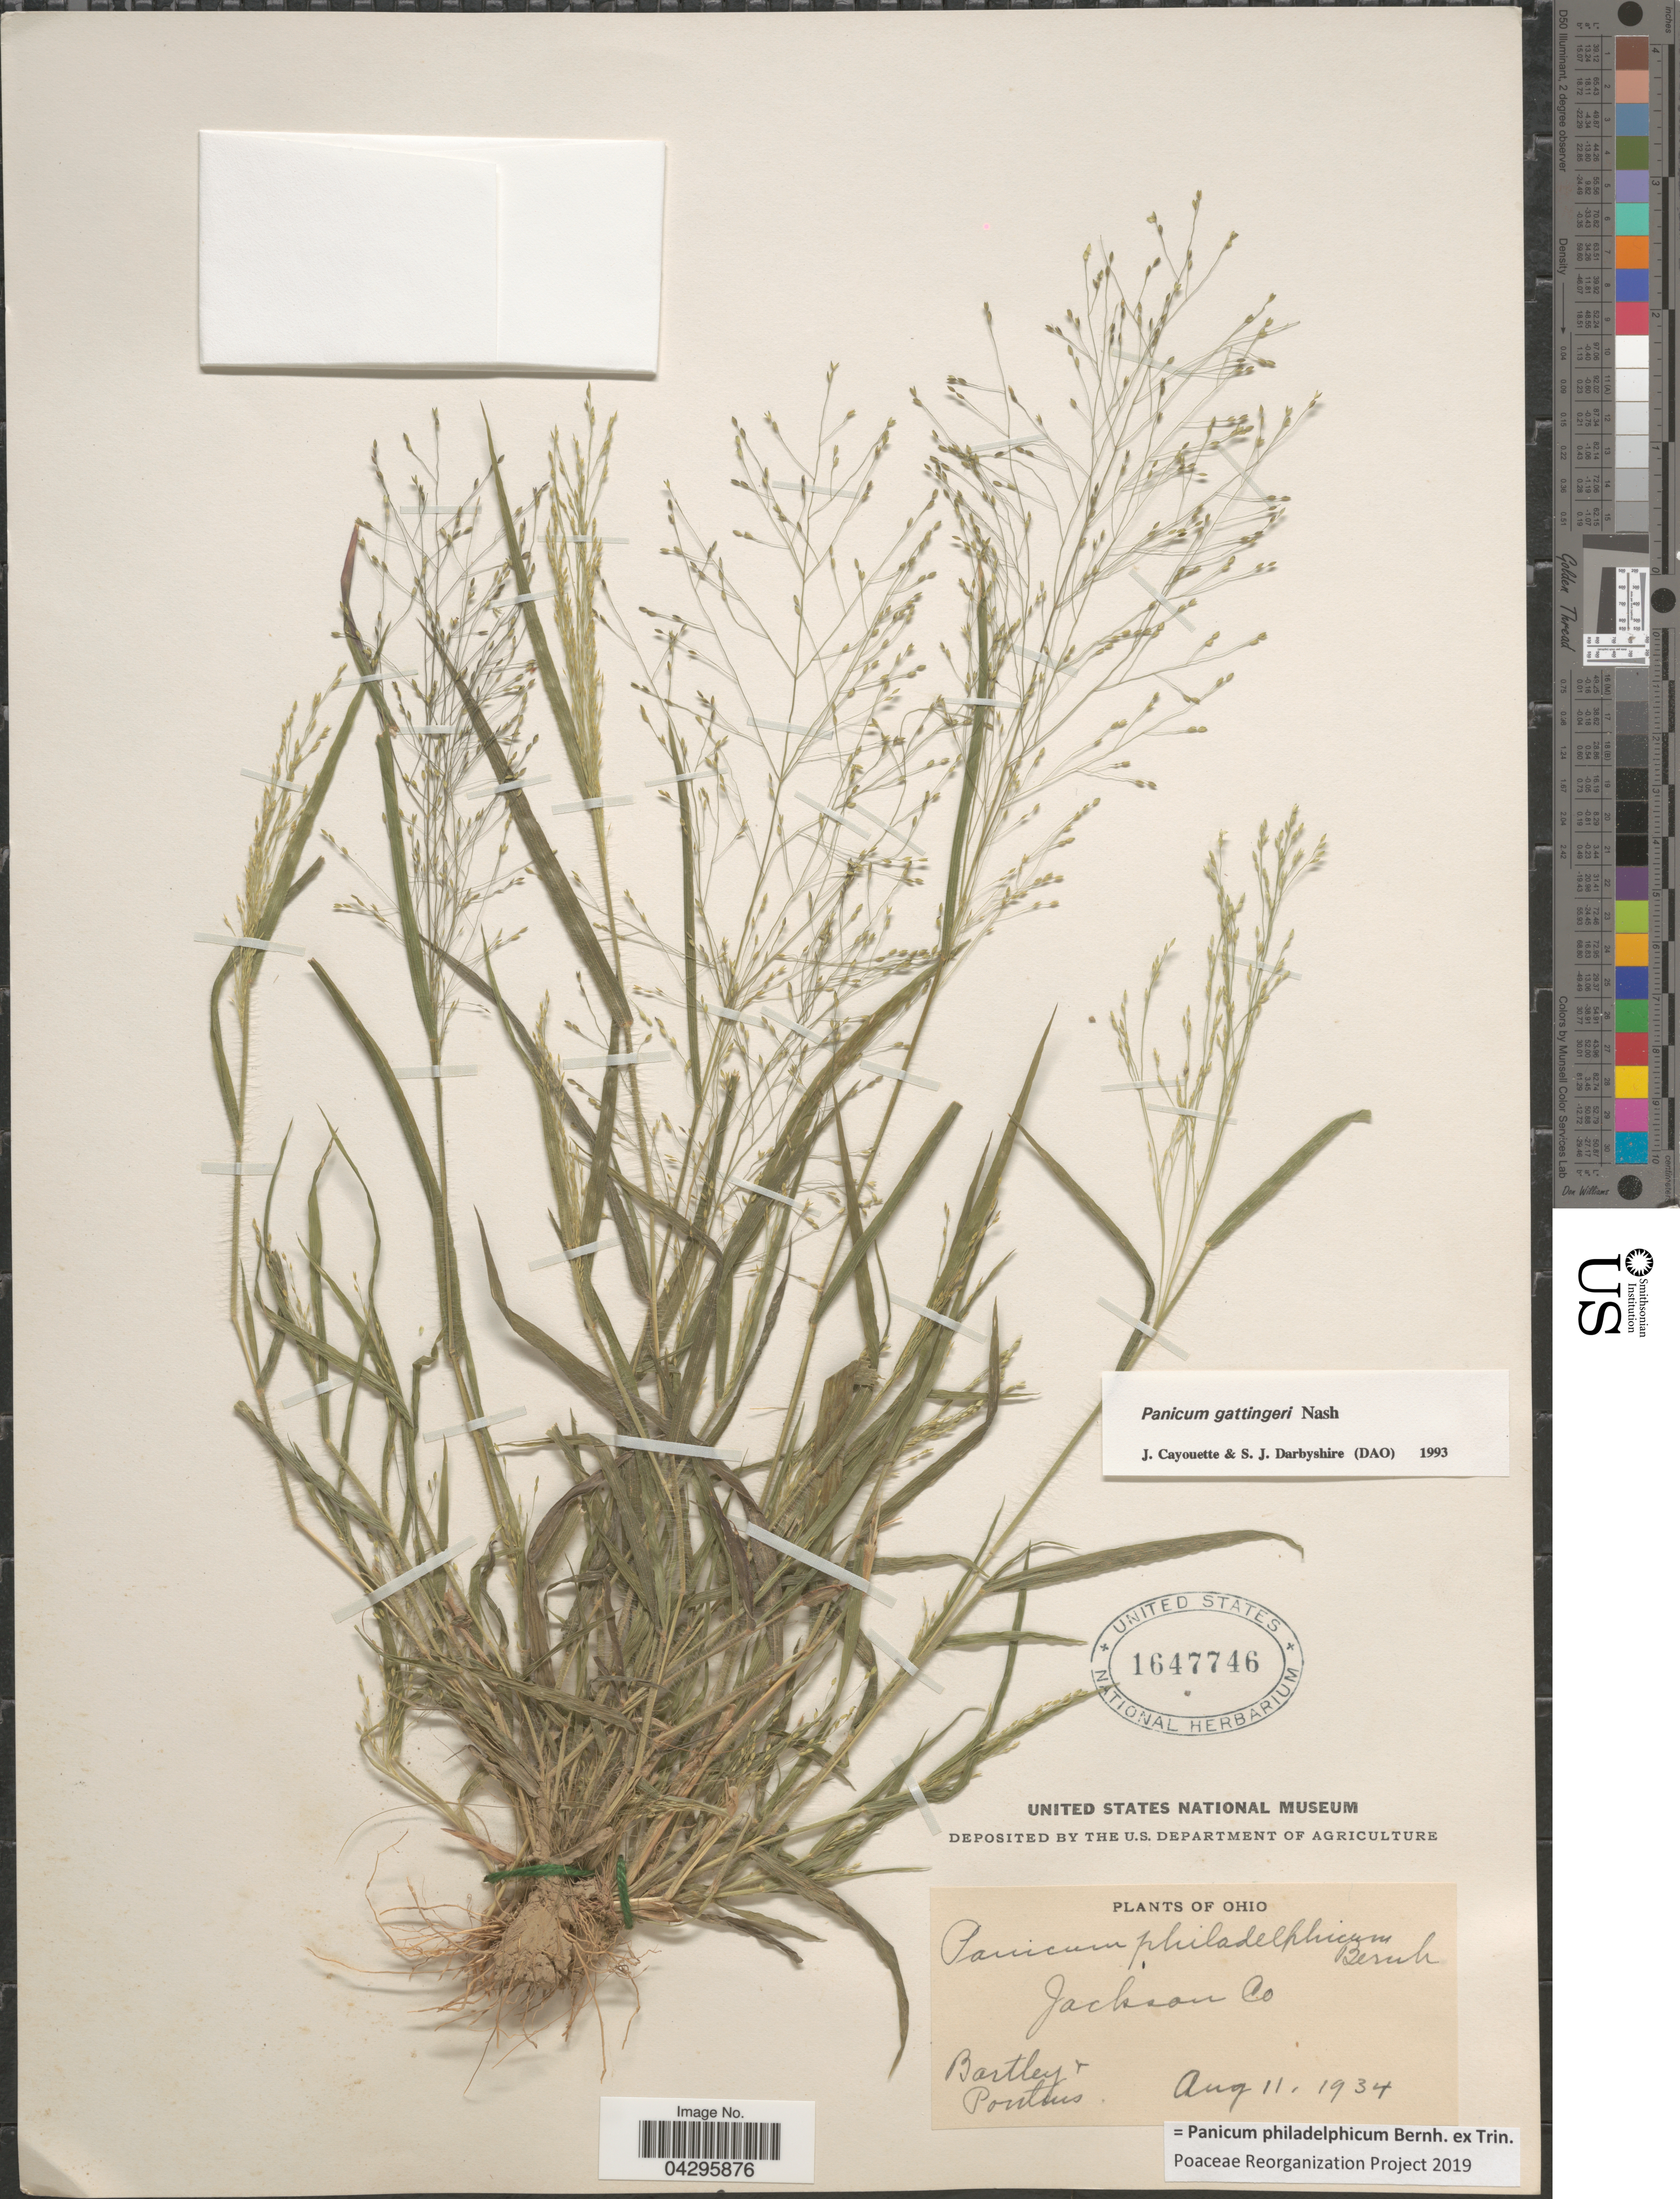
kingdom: Plantae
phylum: Tracheophyta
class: Liliopsida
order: Poales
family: Poaceae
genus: Panicum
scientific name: Panicum philadelphicum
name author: Bernh. ex Trin.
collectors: -. Bartley & Pontius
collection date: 1934-08-11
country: United States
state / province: Ohio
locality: Jackson Co.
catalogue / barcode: US 1647746